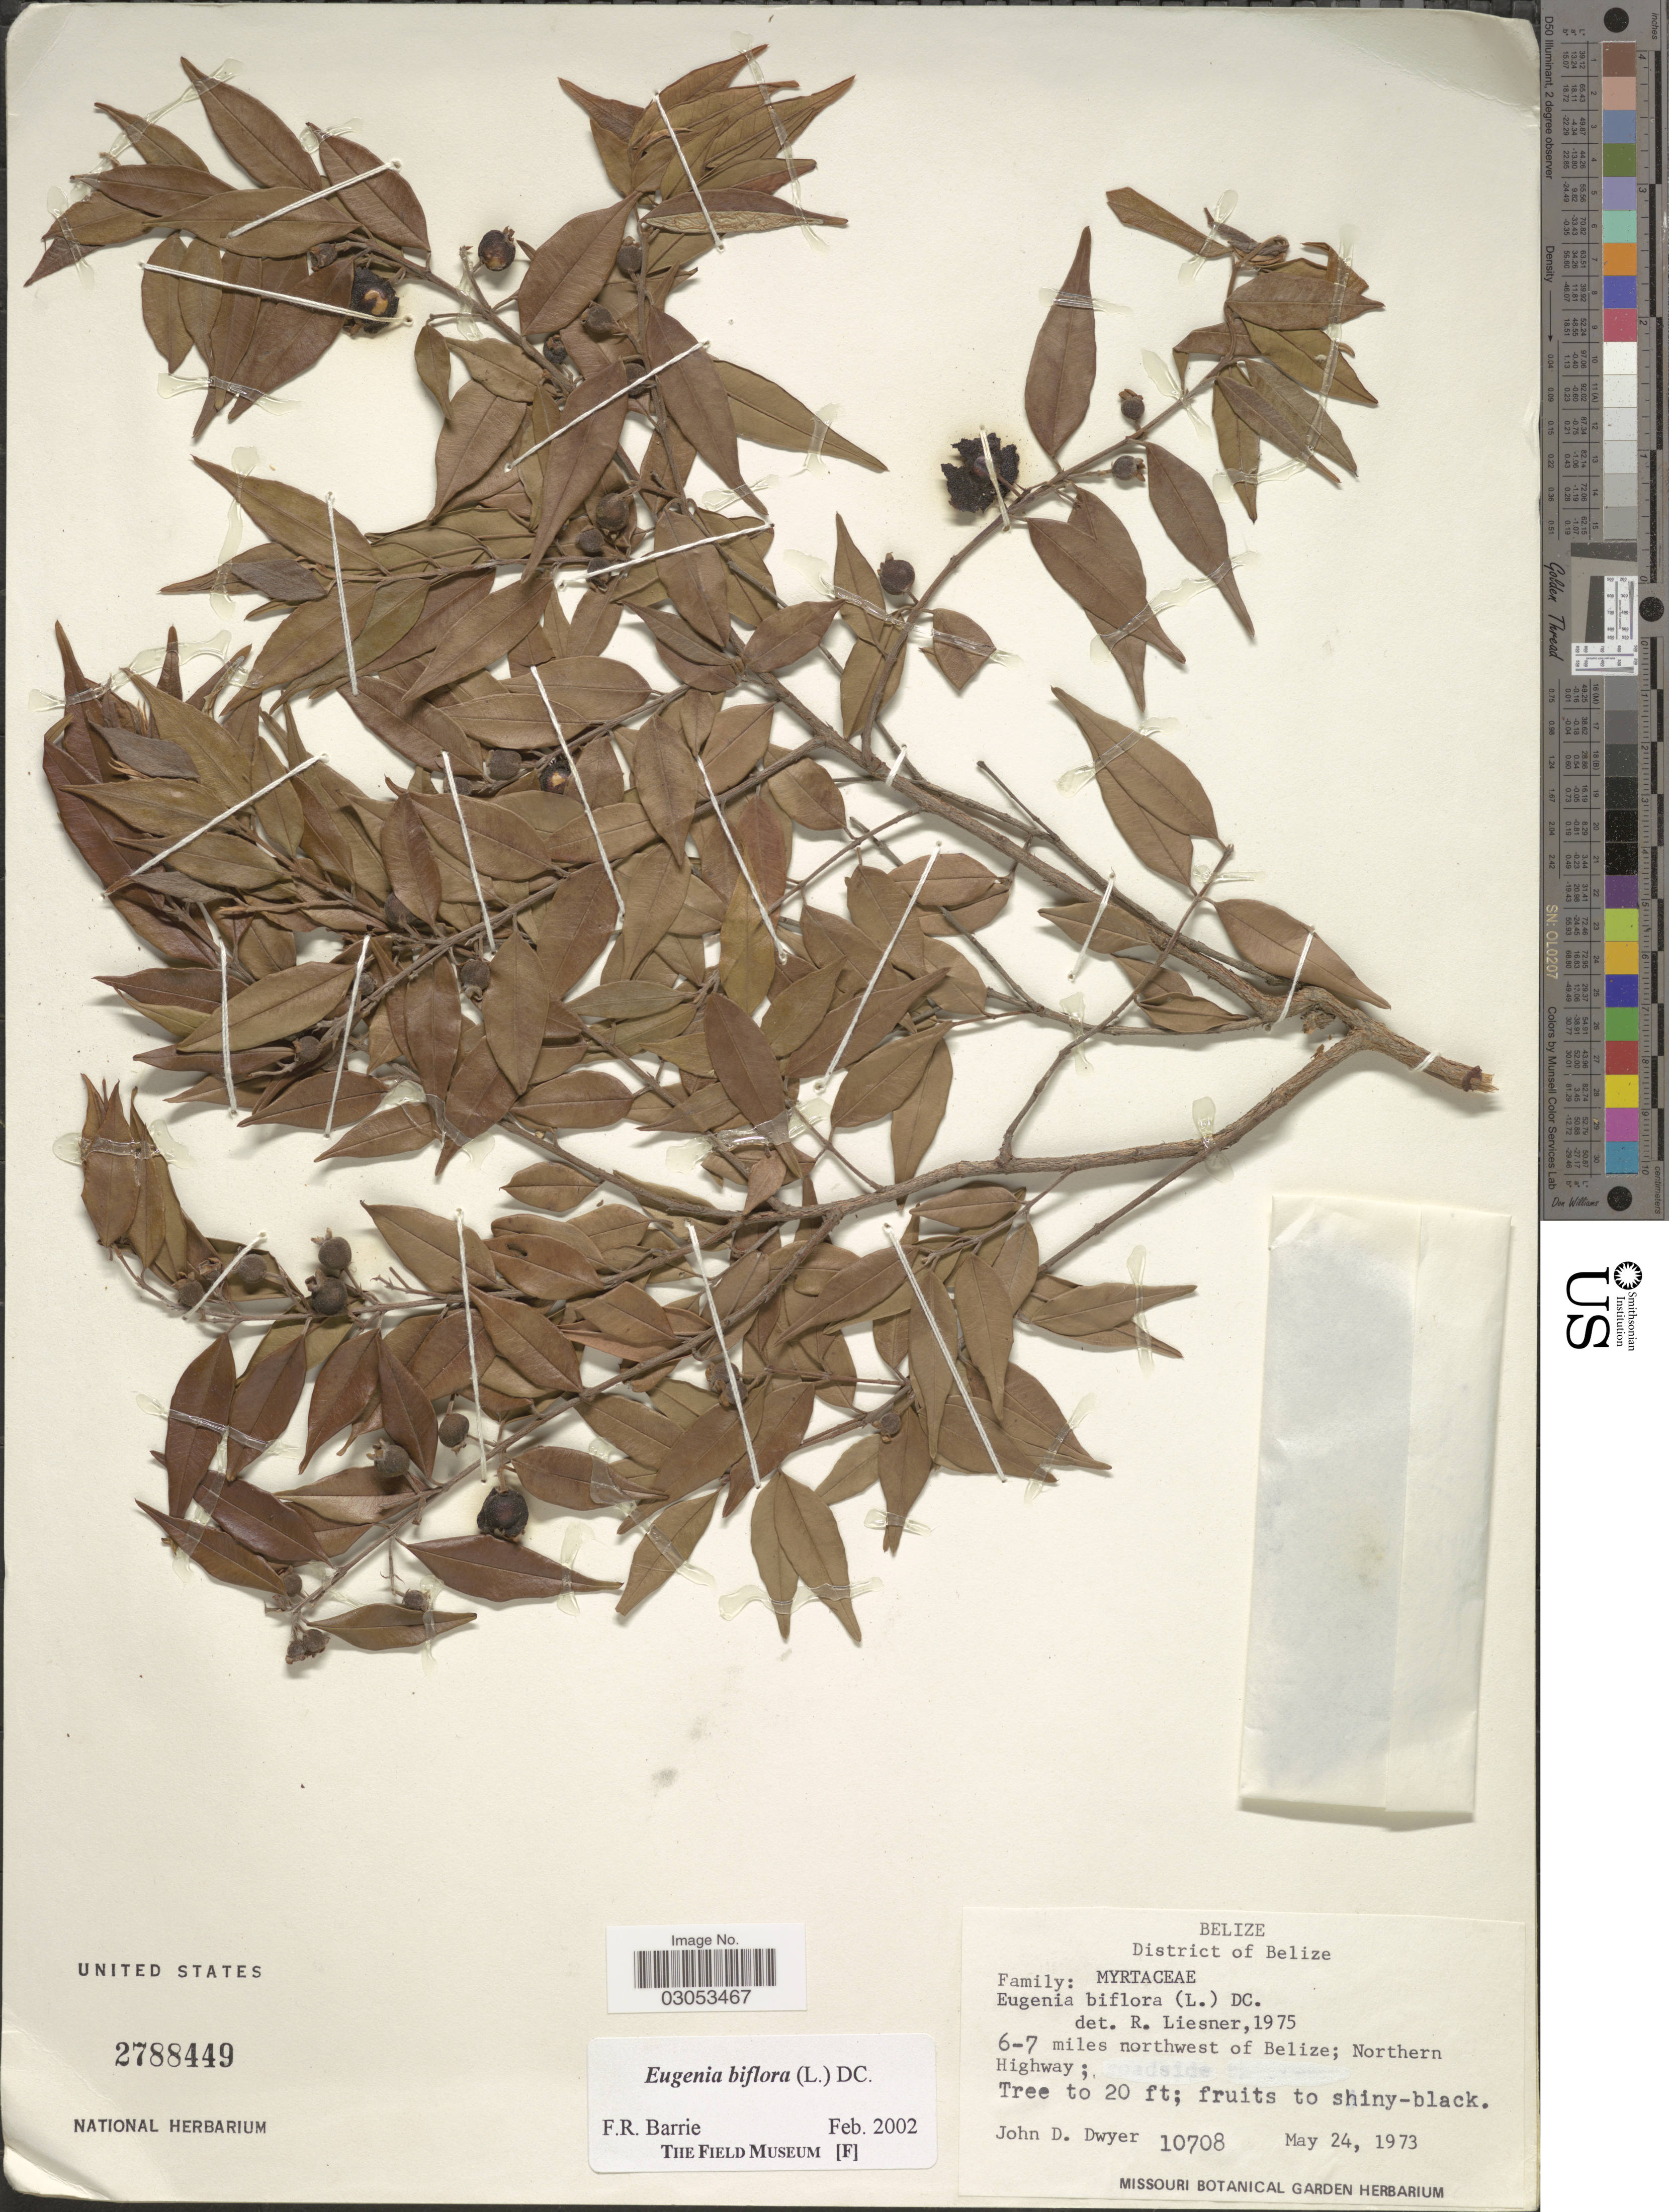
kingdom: Plantae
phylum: Tracheophyta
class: Magnoliopsida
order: Myrtales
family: Myrtaceae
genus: Eugenia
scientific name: Eugenia biflora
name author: (L.) DC.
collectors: J. D. Dwyer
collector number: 10708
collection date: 1973-05-24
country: Belize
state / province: Belize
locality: District of Belize. 6-7 miles northwest of Belize; Northern Highway.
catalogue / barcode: US 2788449